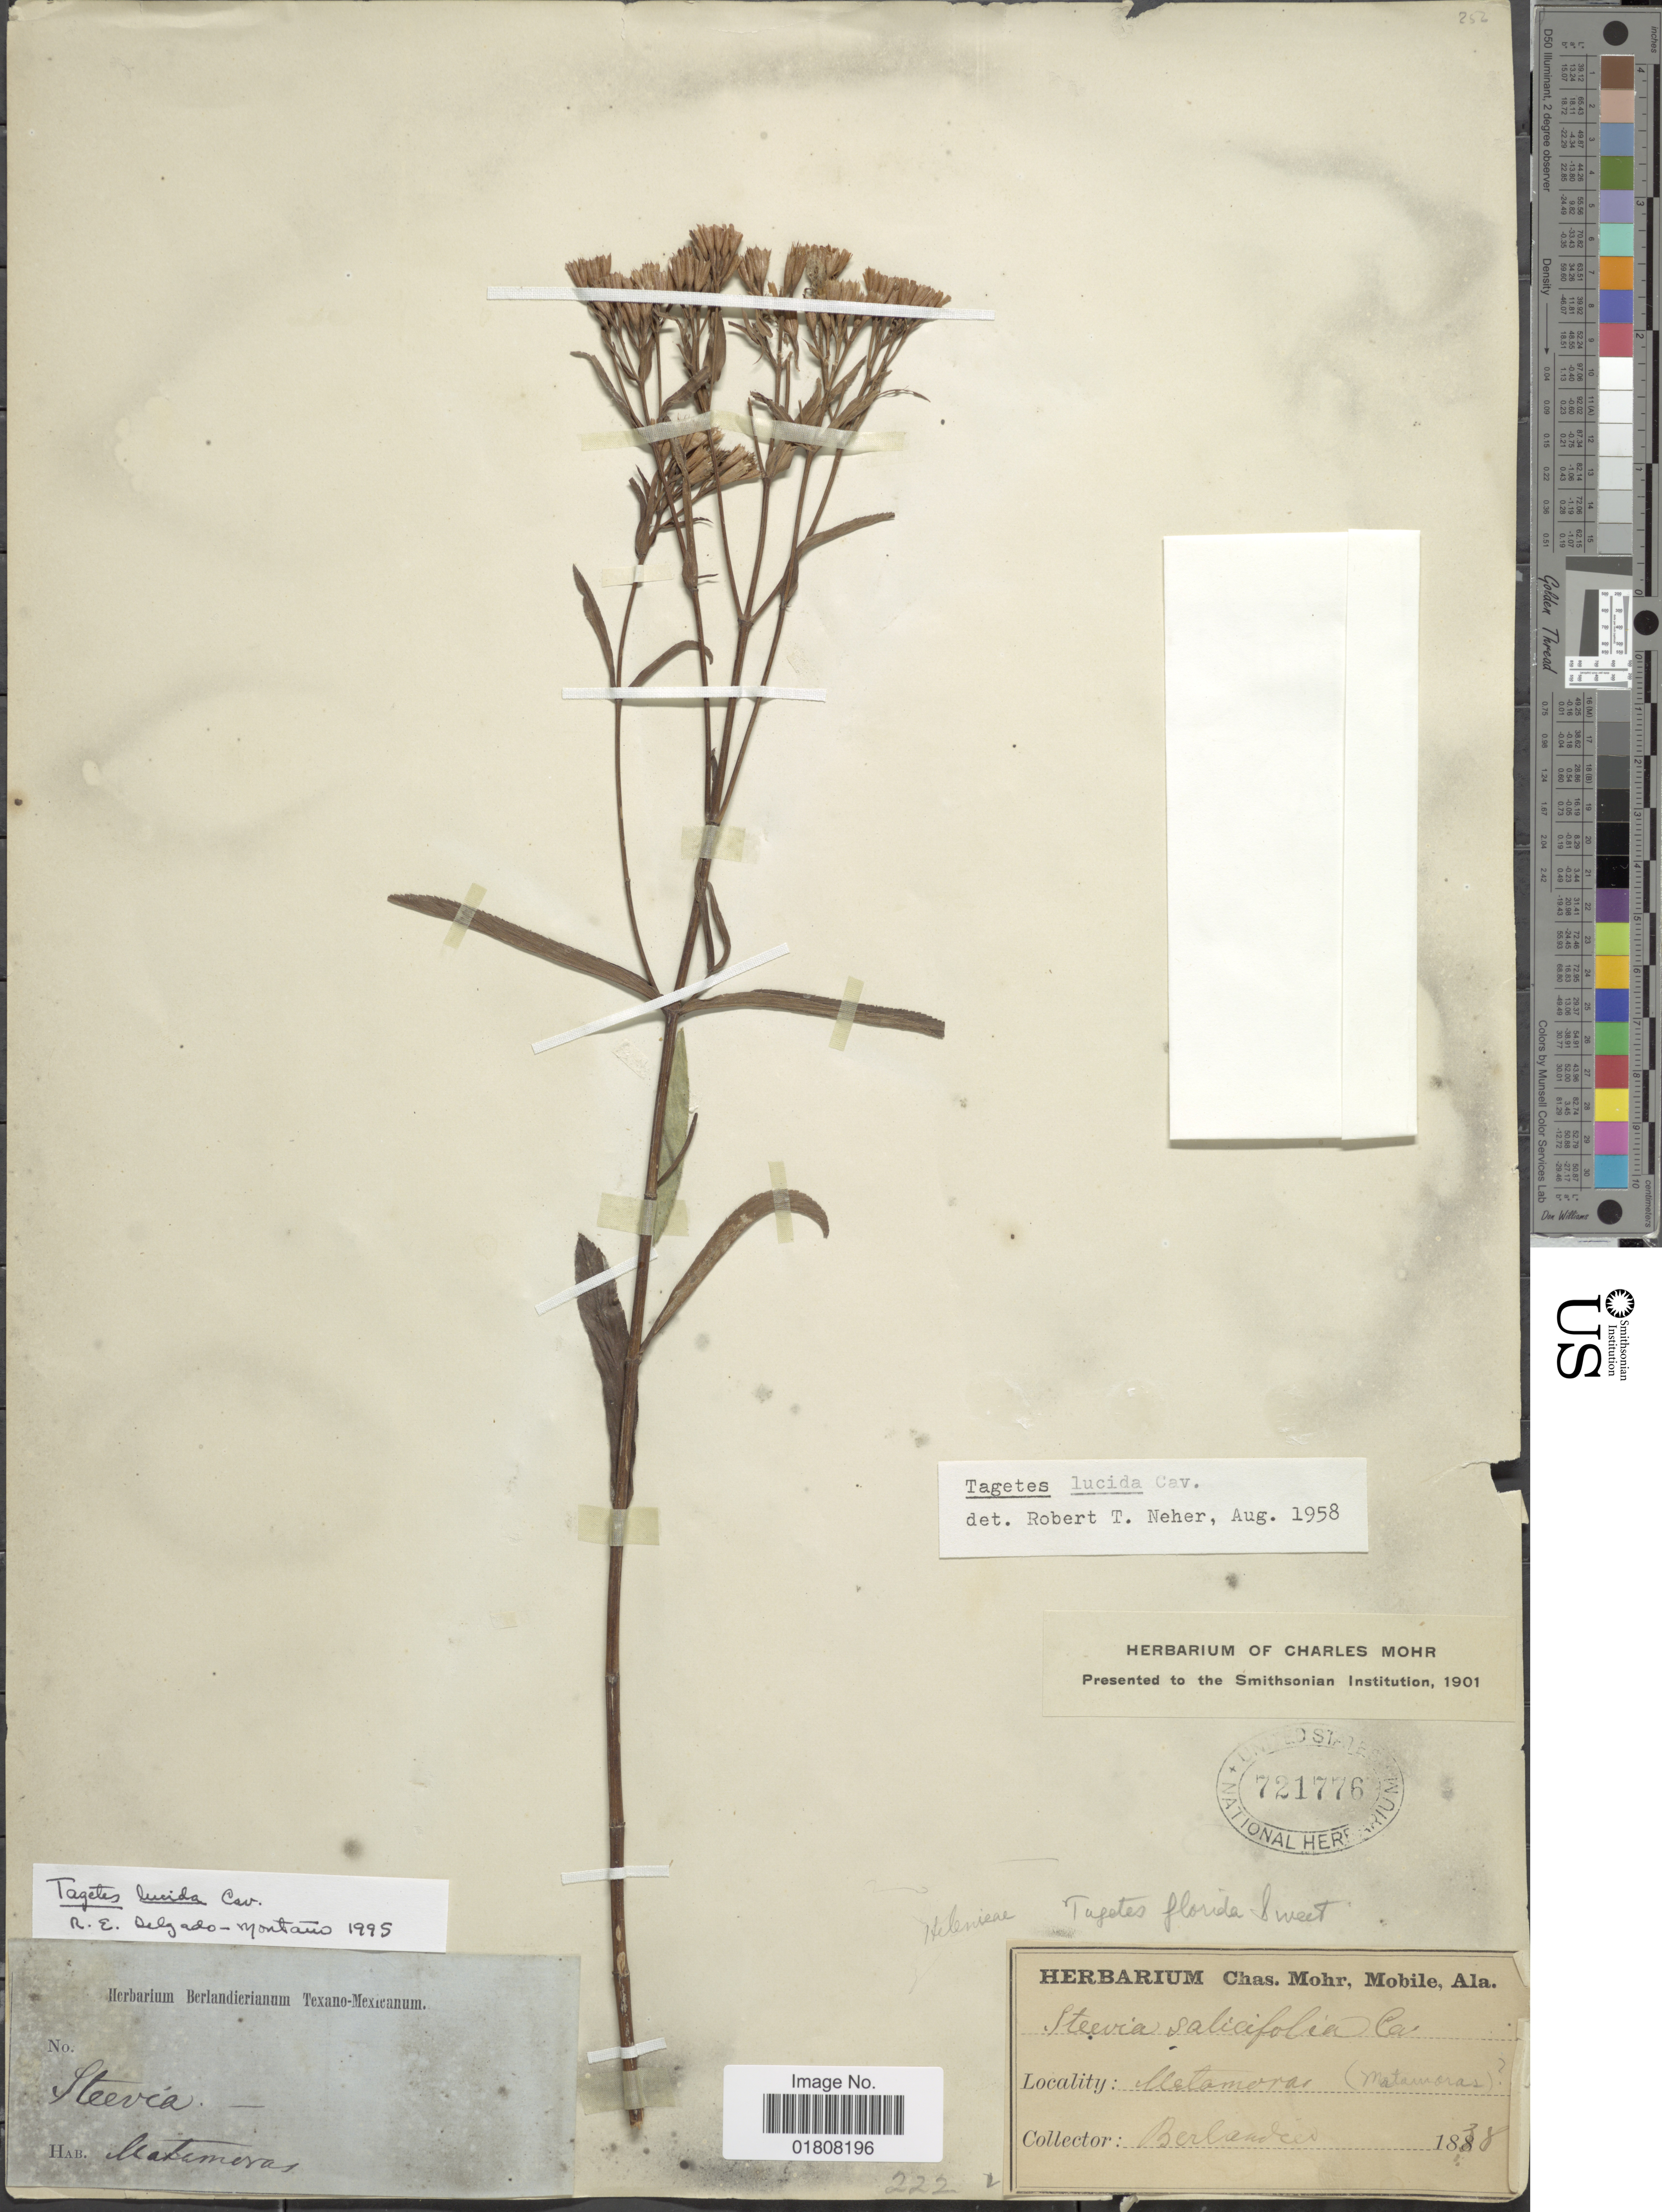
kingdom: Plantae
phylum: Tracheophyta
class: Magnoliopsida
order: Asterales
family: Asteraceae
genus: Tagetes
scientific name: Tagetes lucida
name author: Cav.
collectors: J. L. Berlandier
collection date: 1838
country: United States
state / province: Texas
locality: Matamoras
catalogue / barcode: US 721776